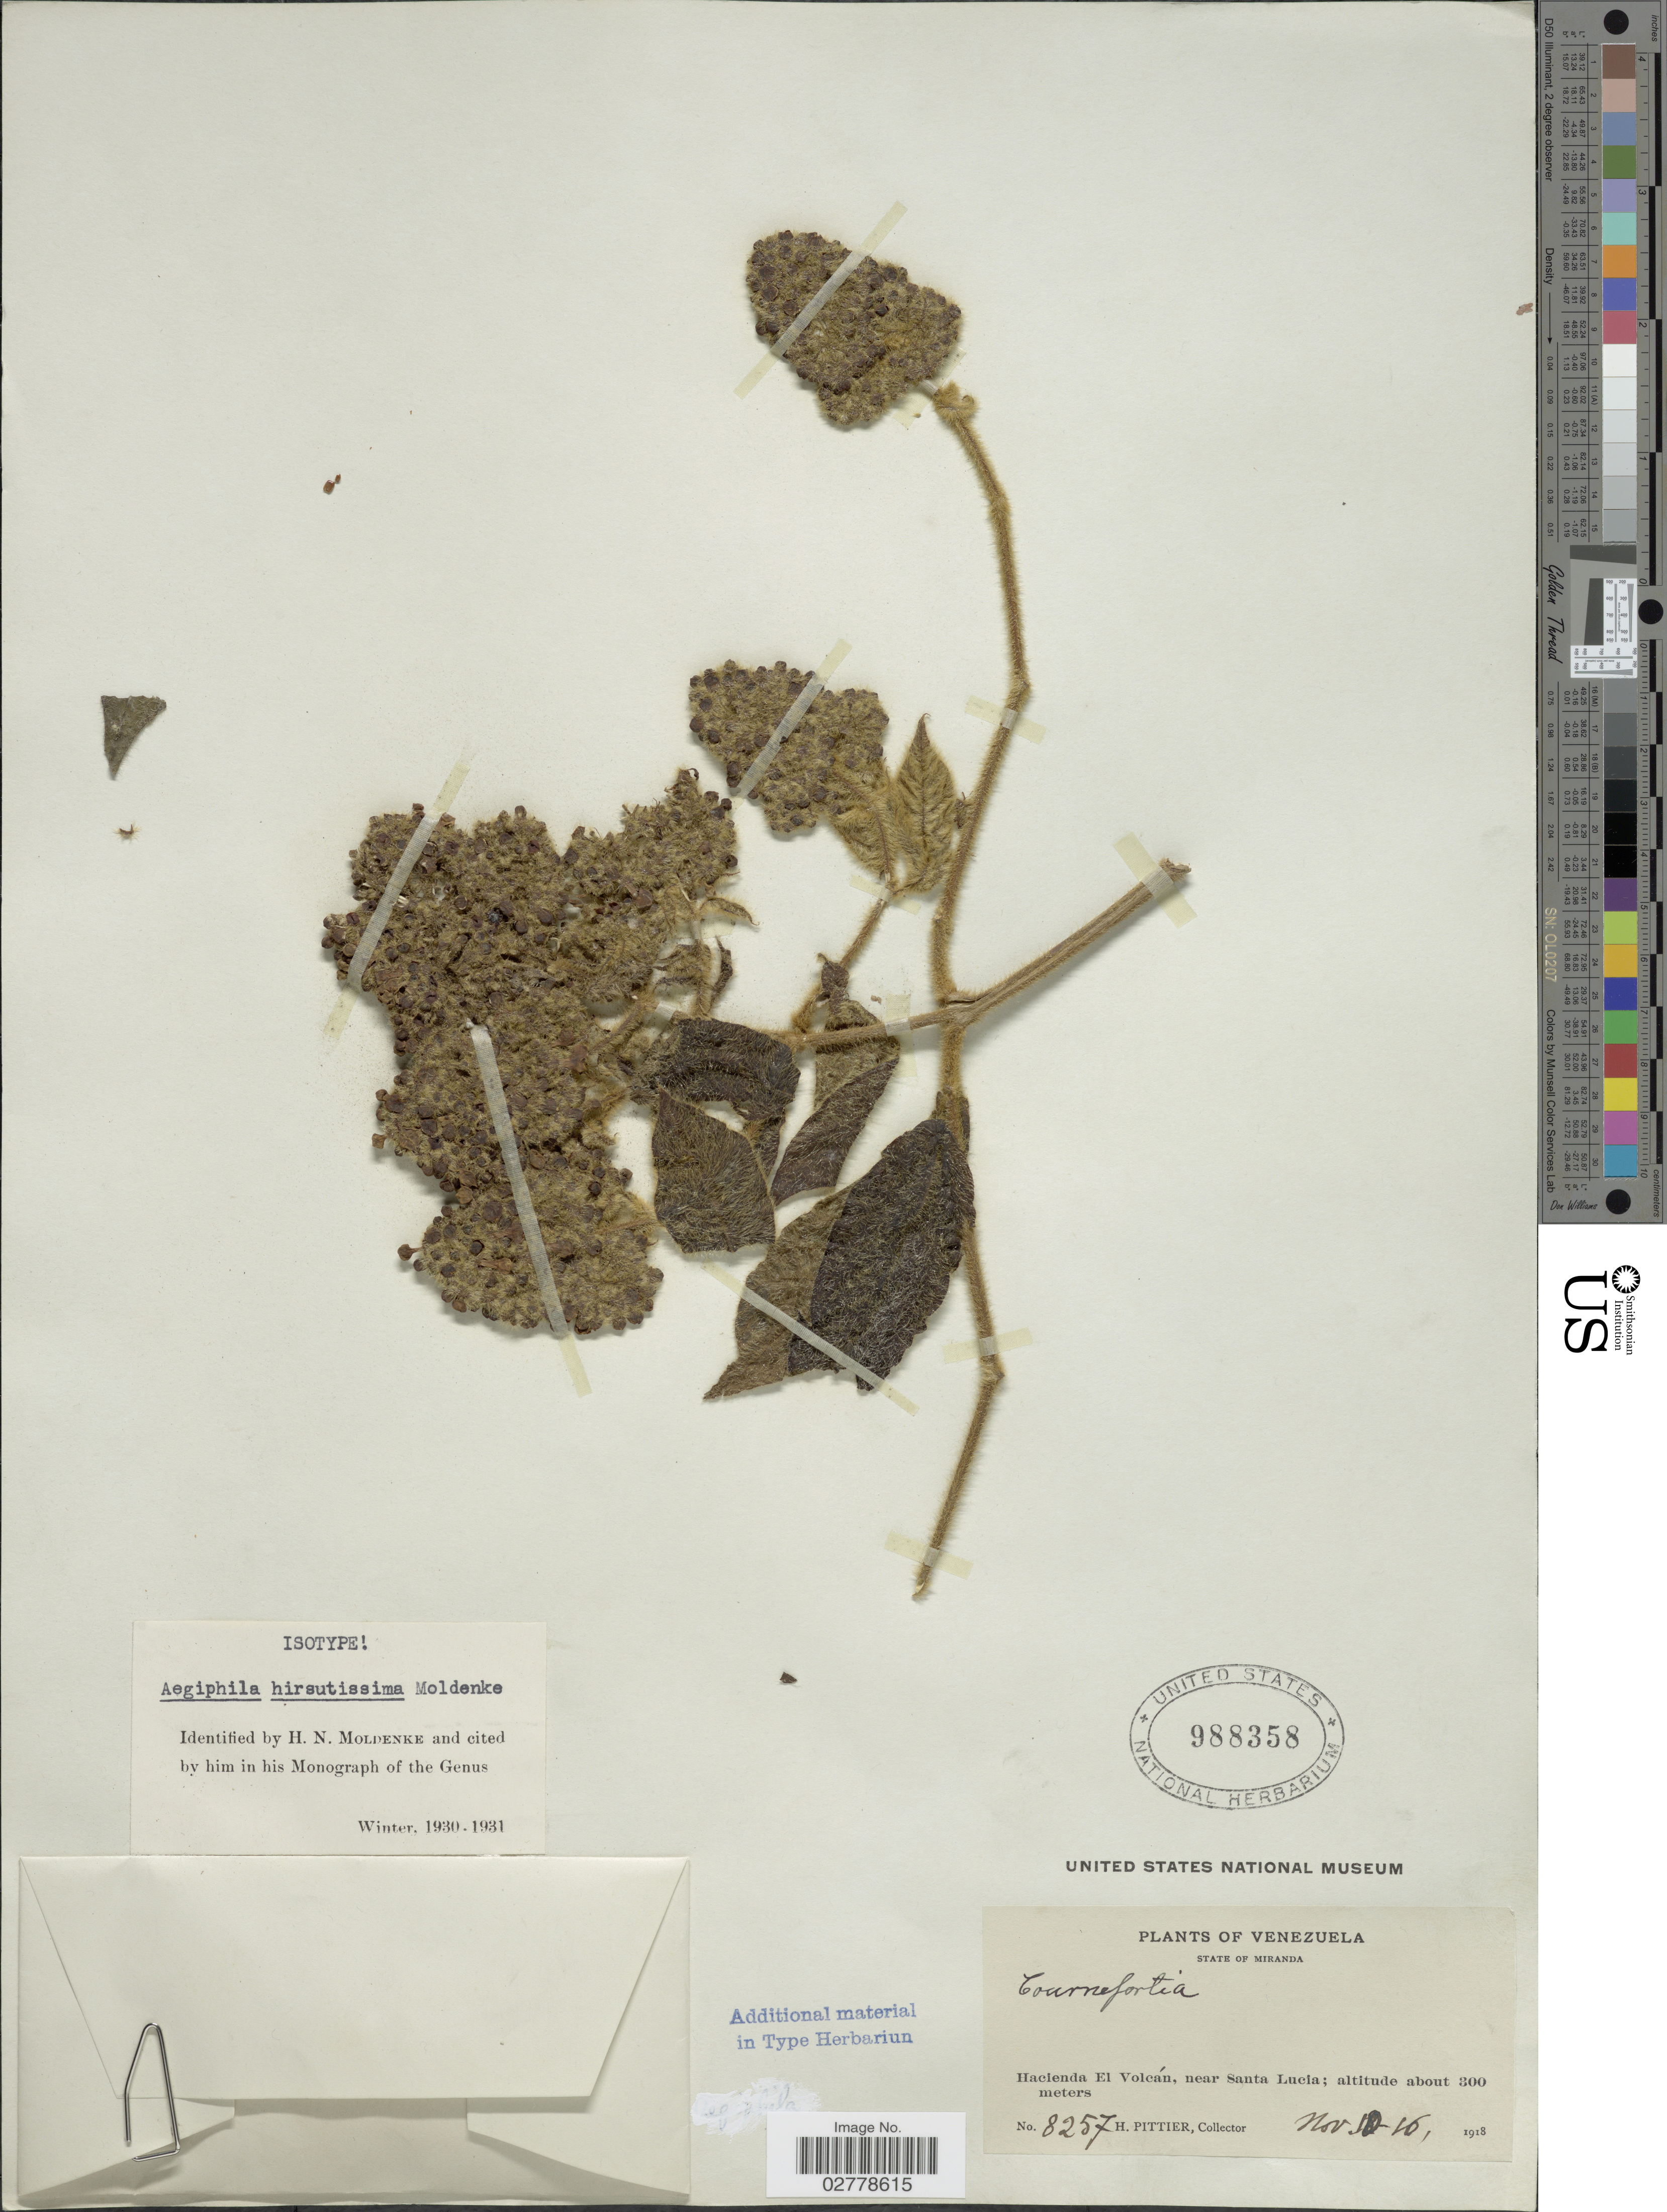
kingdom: Plantae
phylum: Tracheophyta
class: Magnoliopsida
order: Lamiales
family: Lamiaceae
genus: Aegiphila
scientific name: Aegiphila hirsutissima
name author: Moldenke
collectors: H. F. Pittier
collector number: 8257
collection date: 1918-11-16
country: Venezuela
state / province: Miranda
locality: State of Miranda. Hacienda El Volcán, near Santa Lucia.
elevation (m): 300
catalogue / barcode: US 988358